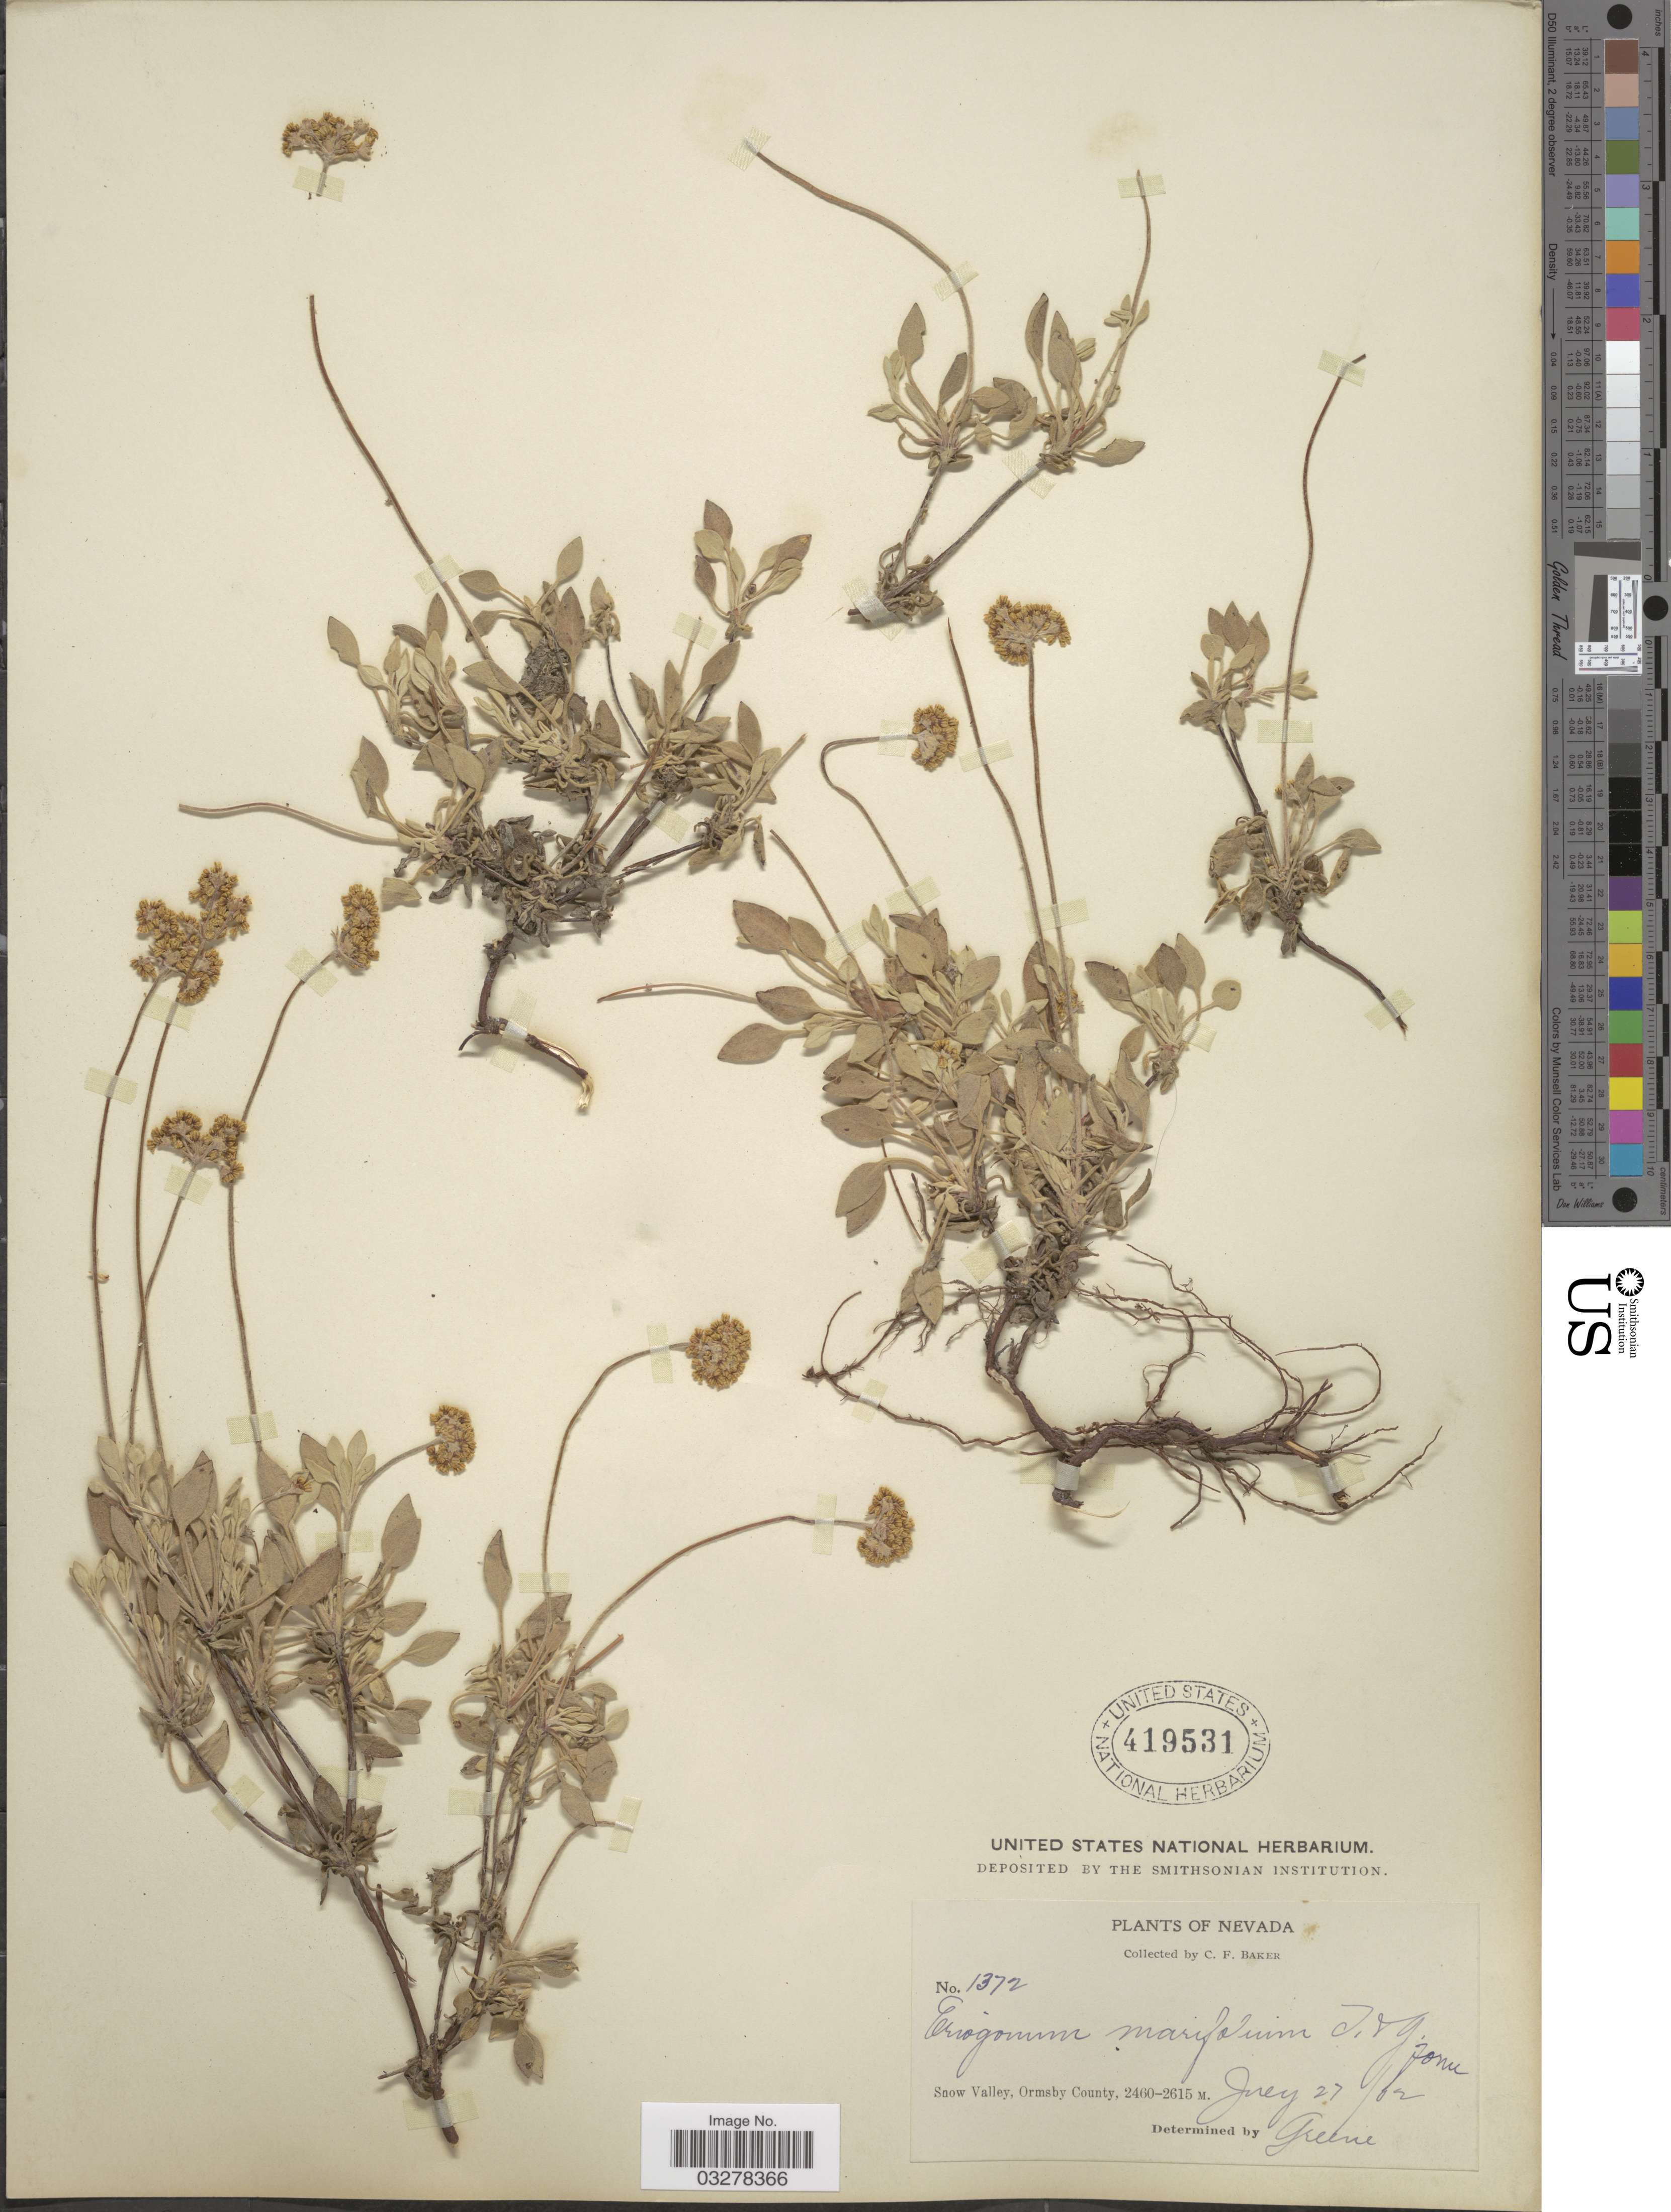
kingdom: Plantae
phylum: Tracheophyta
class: Magnoliopsida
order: Caryophyllales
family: Polygonaceae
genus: Eriogonum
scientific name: Eriogonum marifolium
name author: Torr. & A. Gray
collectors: C. F. Baker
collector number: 1372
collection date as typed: Transcribed d/m/y: 27/7/2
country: United States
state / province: Nevada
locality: Snow Valley, Ormsby County.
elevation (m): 2460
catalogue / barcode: US 419531